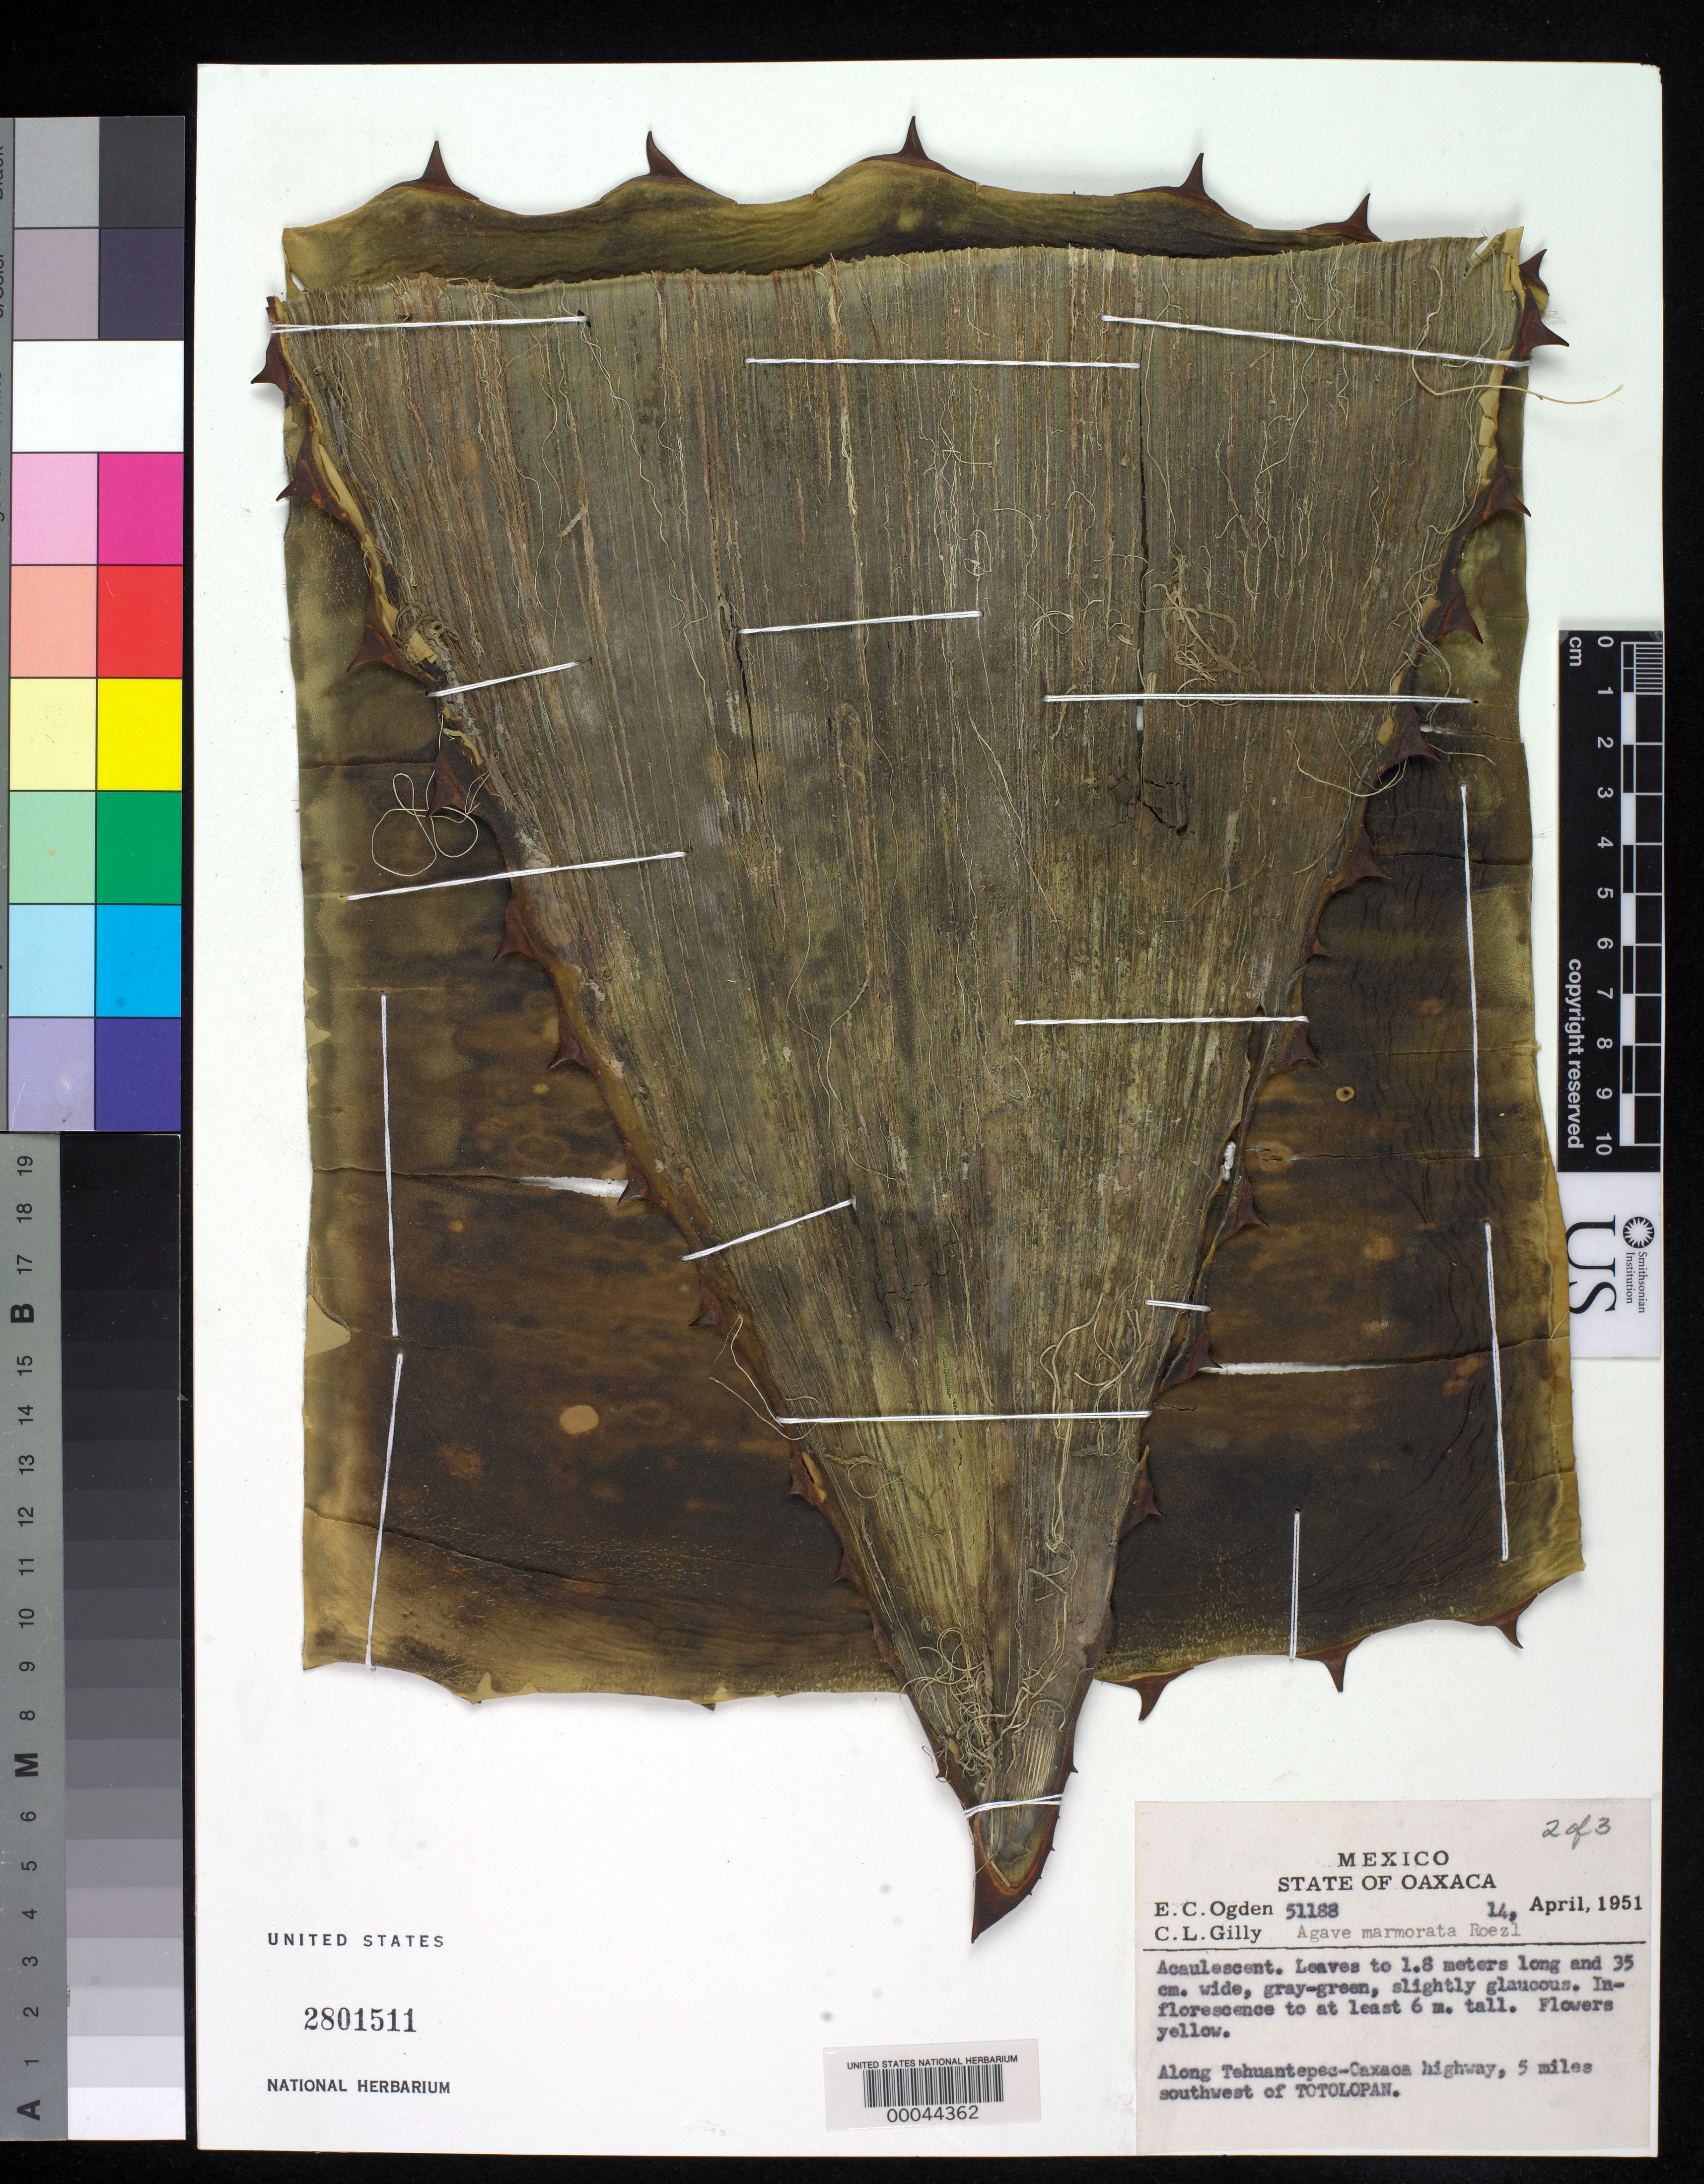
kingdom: Plantae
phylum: Tracheophyta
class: Liliopsida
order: Asparagales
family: Asparagaceae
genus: Agave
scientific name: Agave marmorata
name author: Roezl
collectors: E. C. Ogden & C. Gilly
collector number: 51188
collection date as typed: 14 Apr 1951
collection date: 1951-04-14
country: Mexico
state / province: Oaxaca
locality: Along Tehuantepec-Oaxaca highway, 5 mi SW of Totolopan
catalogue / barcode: US 2801511